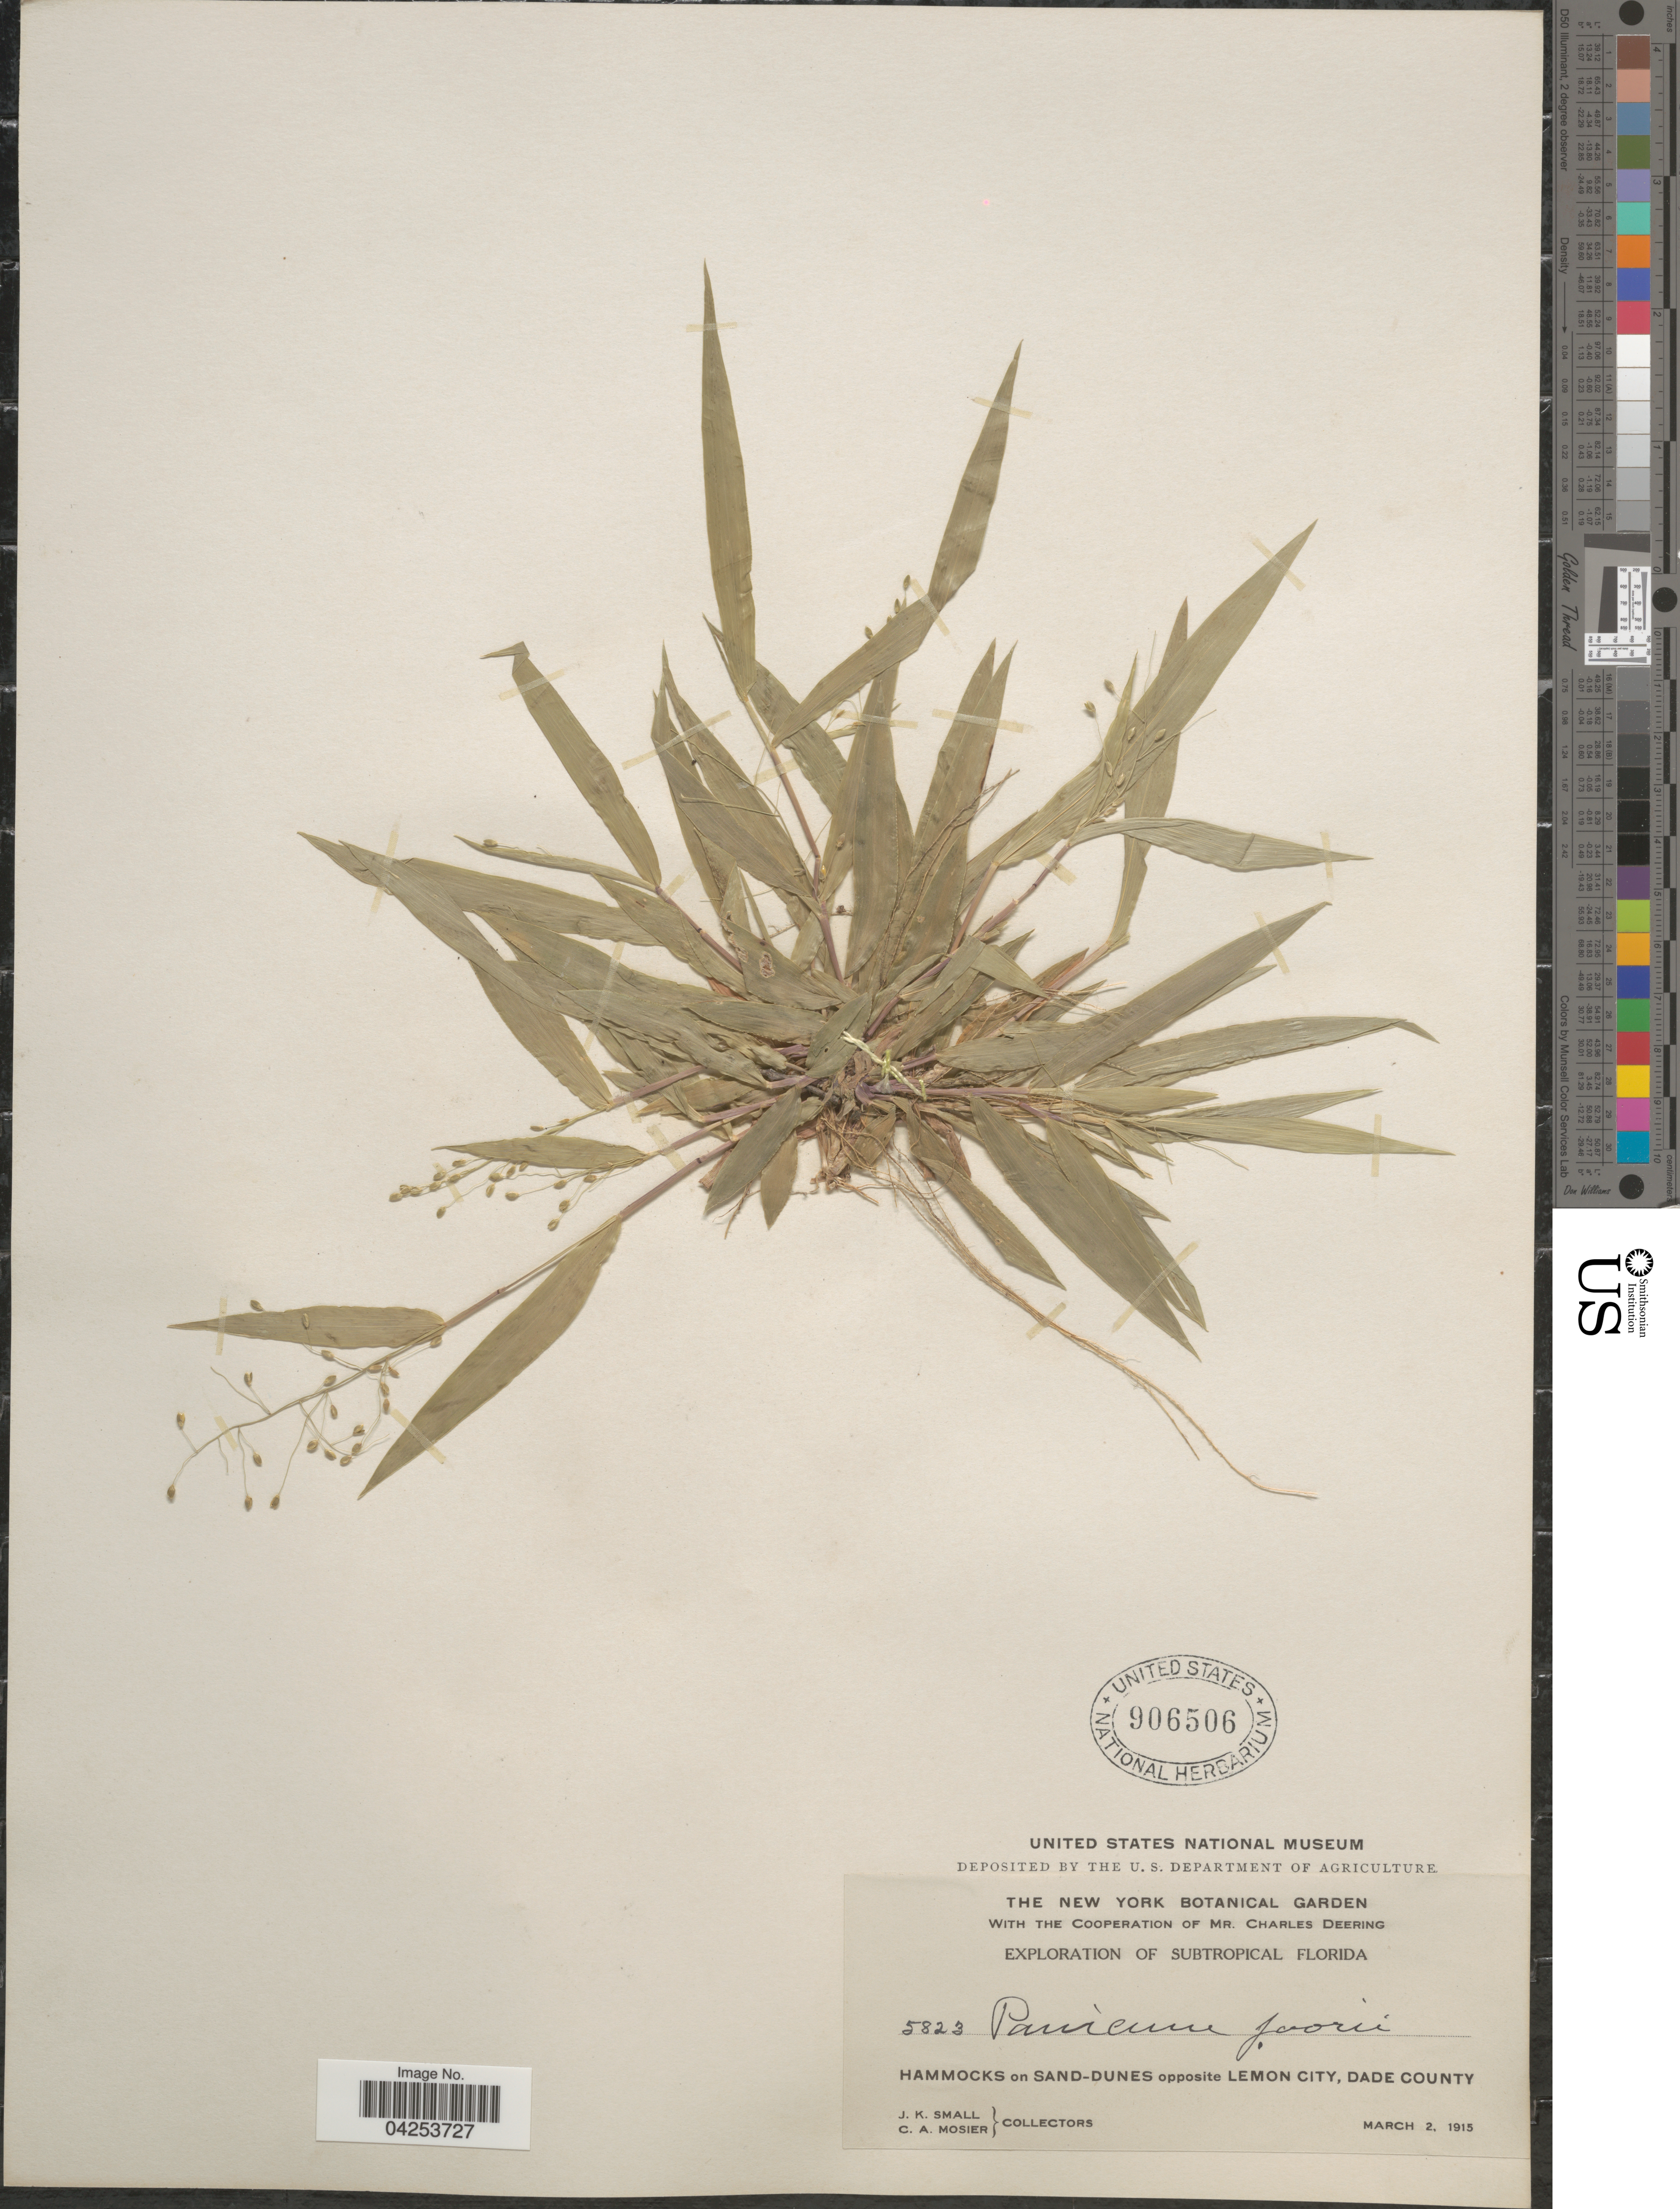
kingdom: Plantae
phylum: Tracheophyta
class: Liliopsida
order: Poales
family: Poaceae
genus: Dichanthelium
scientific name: Dichanthelium commutatum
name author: (Schult.) Gould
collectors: J. K. Small & C. A. Mosier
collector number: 5823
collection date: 1915-03-02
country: United States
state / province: Florida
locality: Exploration of Subtropical Florida. Hammocks on Sand-Dunes opposite Lemon City, Dade County.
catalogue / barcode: US 906506